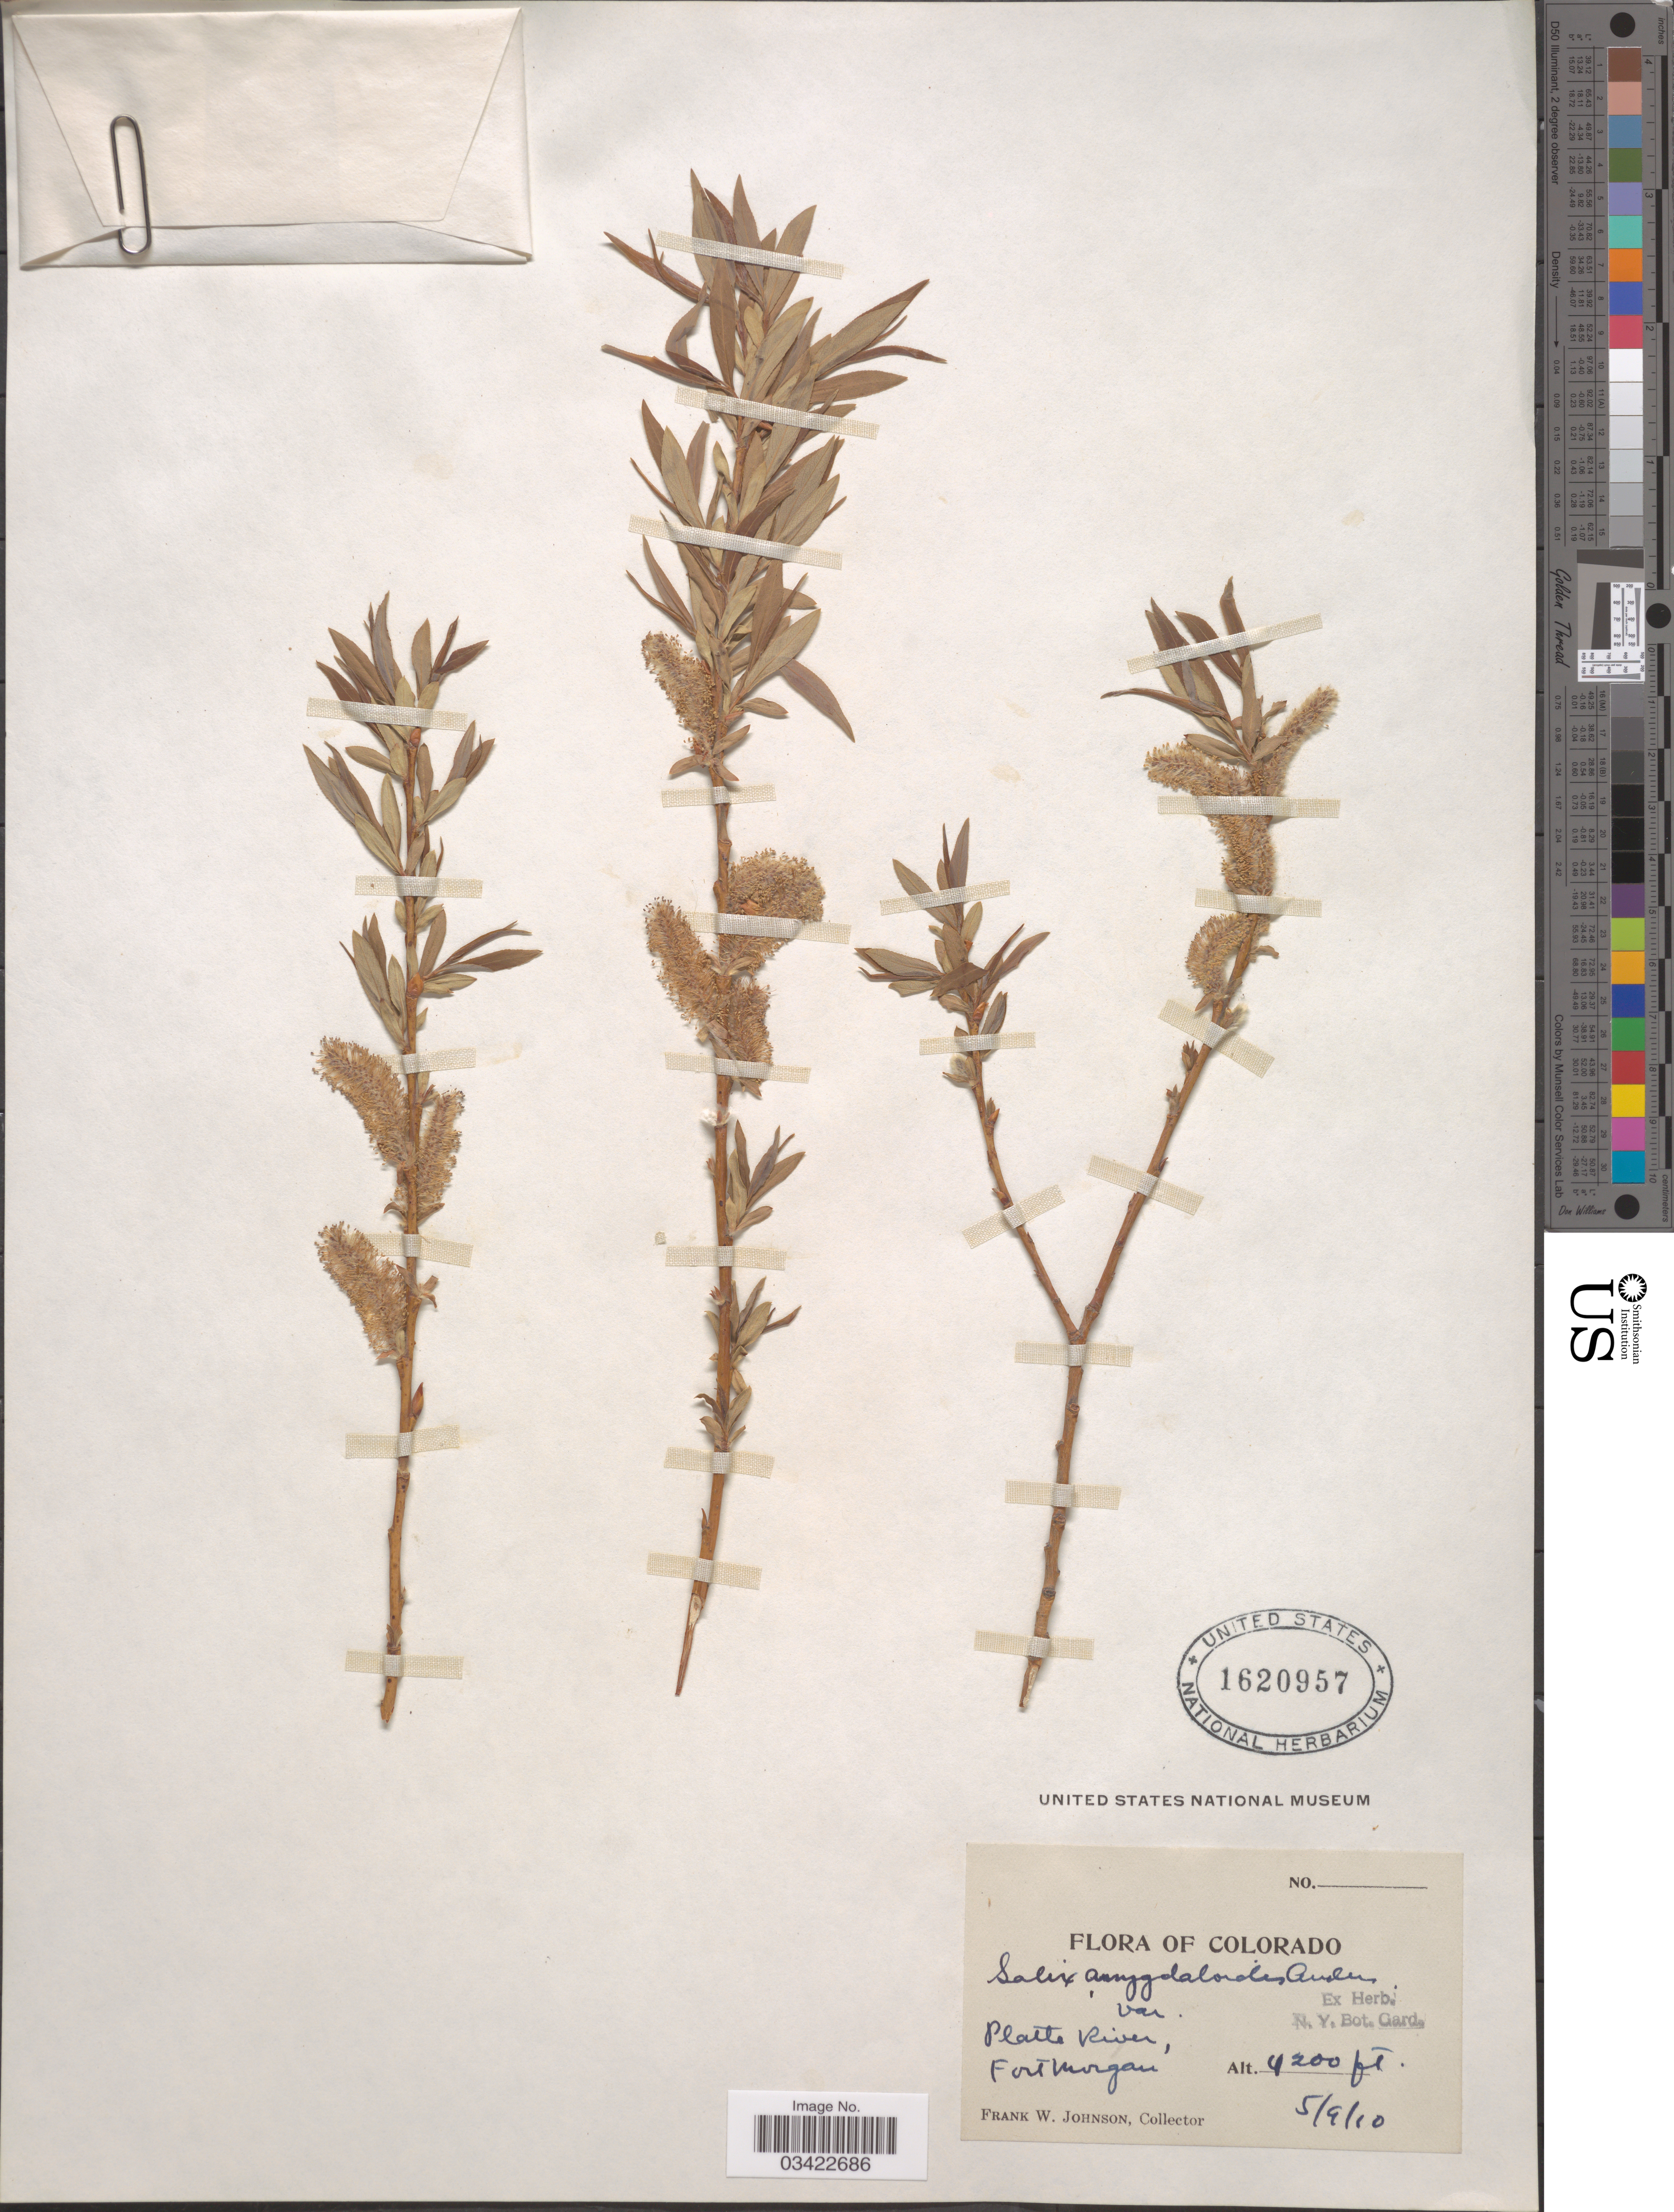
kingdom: Plantae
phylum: Tracheophyta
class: Magnoliopsida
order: Malpighiales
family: Salicaceae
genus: Salix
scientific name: Salix amygdaloides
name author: Andersson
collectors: F. W. Johnson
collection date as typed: Transcribed d/m/y: 9/5/10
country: United States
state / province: Colorado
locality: Platte River, Fort Morgan.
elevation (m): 1280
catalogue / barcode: US 1620957